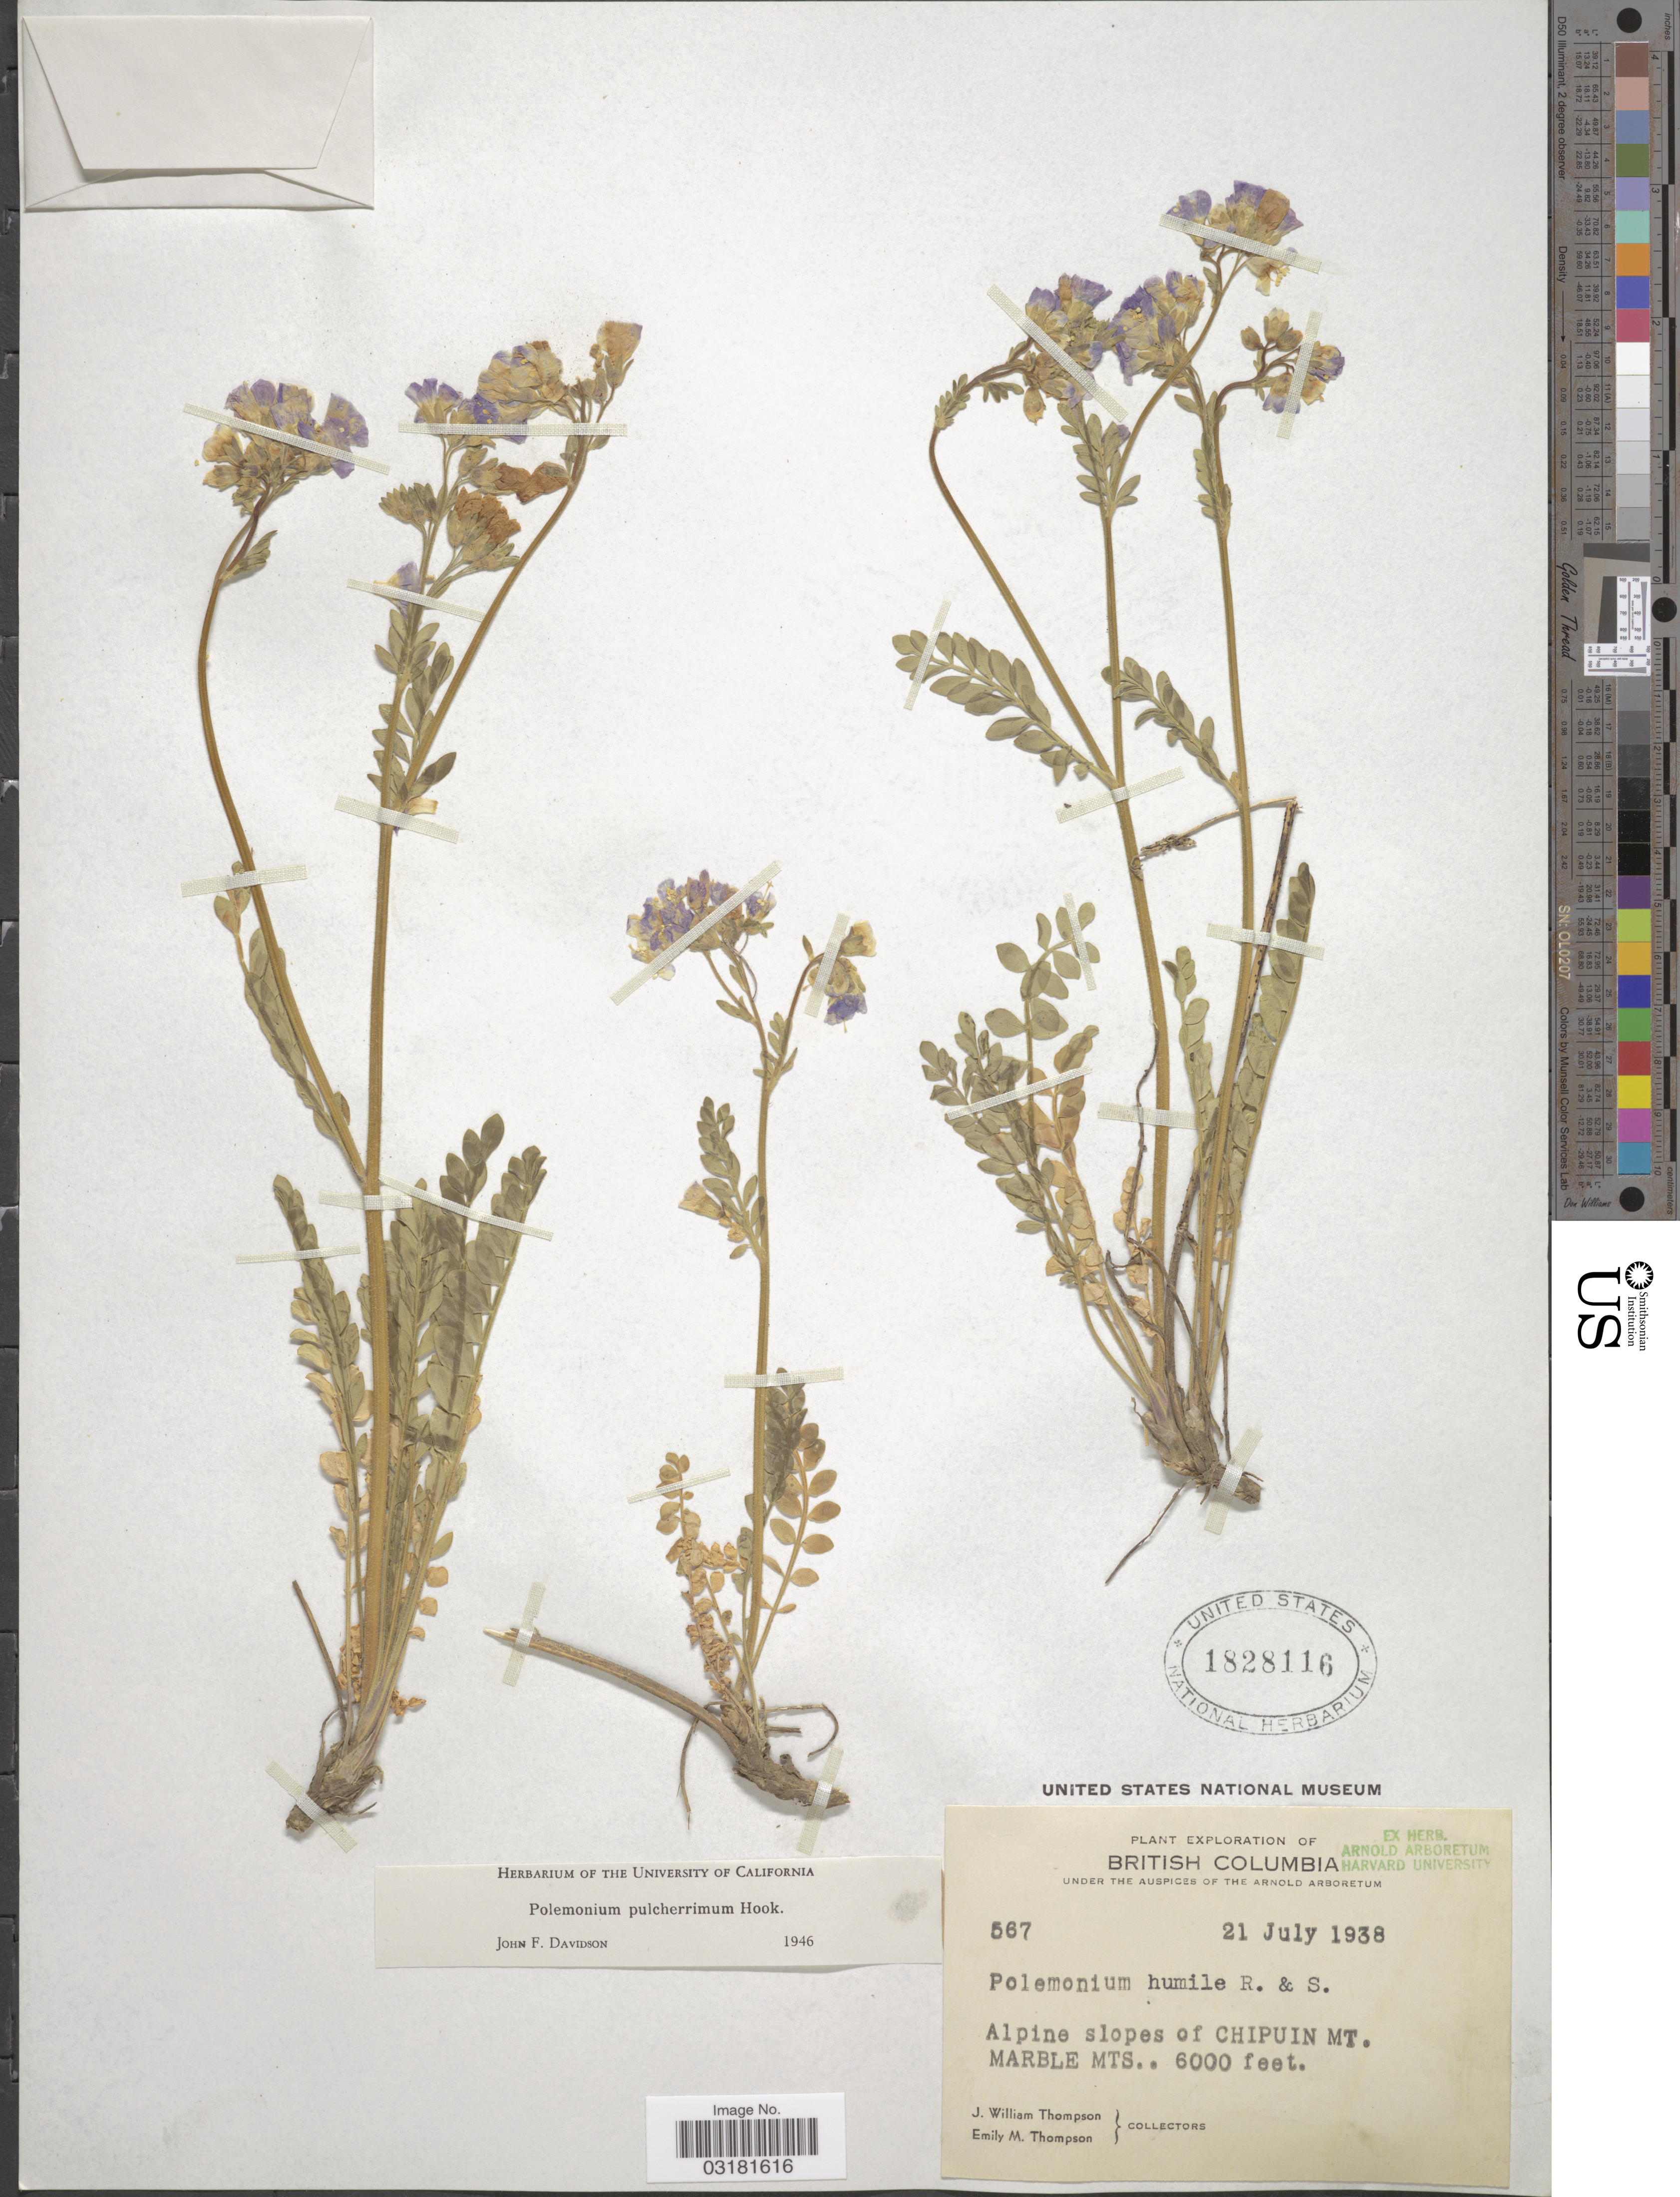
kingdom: Plantae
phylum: Tracheophyta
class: Magnoliopsida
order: Ericales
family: Polemoniaceae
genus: Polemonium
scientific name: Polemonium pulcherrimum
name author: Hook.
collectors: J. W. Thompson & E. M. Thompson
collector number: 567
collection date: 1938-07-21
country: Canada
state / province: British Columbia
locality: Alpine slopes of Chipun Mt., Marble Mts.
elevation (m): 1829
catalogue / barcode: US 1828116